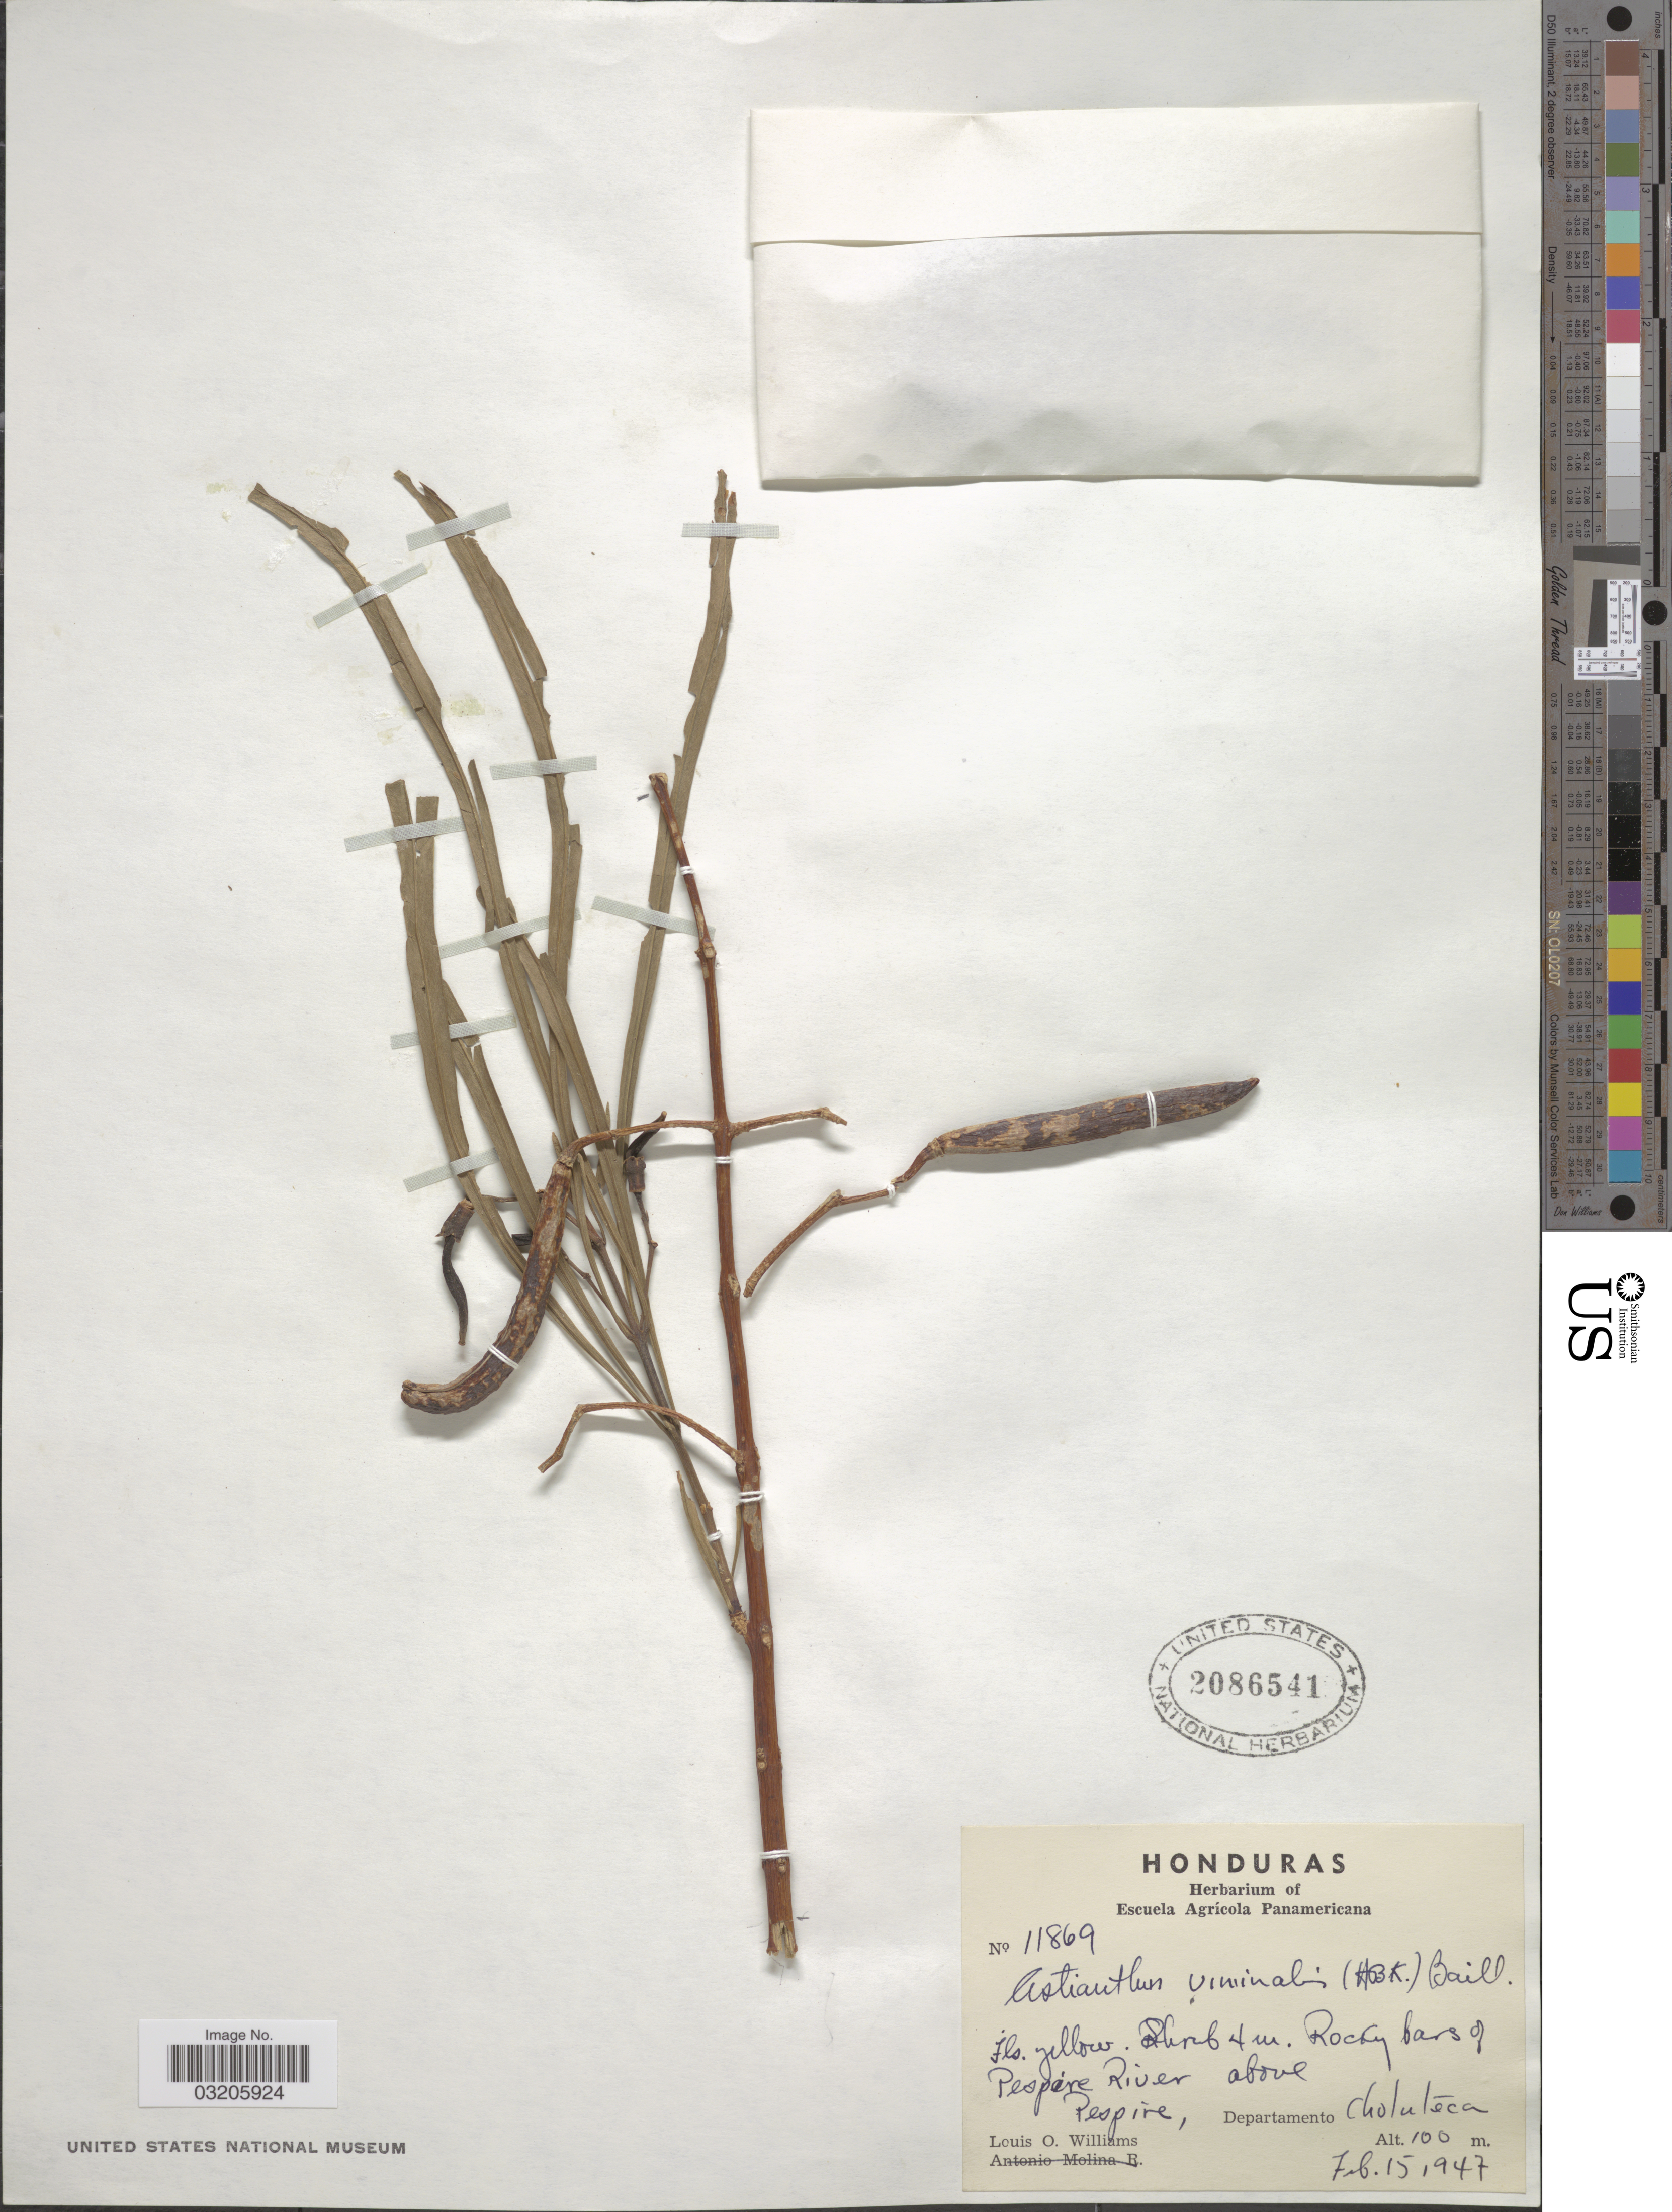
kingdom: Plantae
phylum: Tracheophyta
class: Magnoliopsida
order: Lamiales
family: Bignoniaceae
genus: Astianthus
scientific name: Astianthus viminalis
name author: (Kunth) Baill.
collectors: L. O. Williams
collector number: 11869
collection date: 1947-02-15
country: Honduras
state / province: Choluteca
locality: Rocky bars of Pespire River above Pespire. Departamento Choluteca.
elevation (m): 100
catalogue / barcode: US 2086541